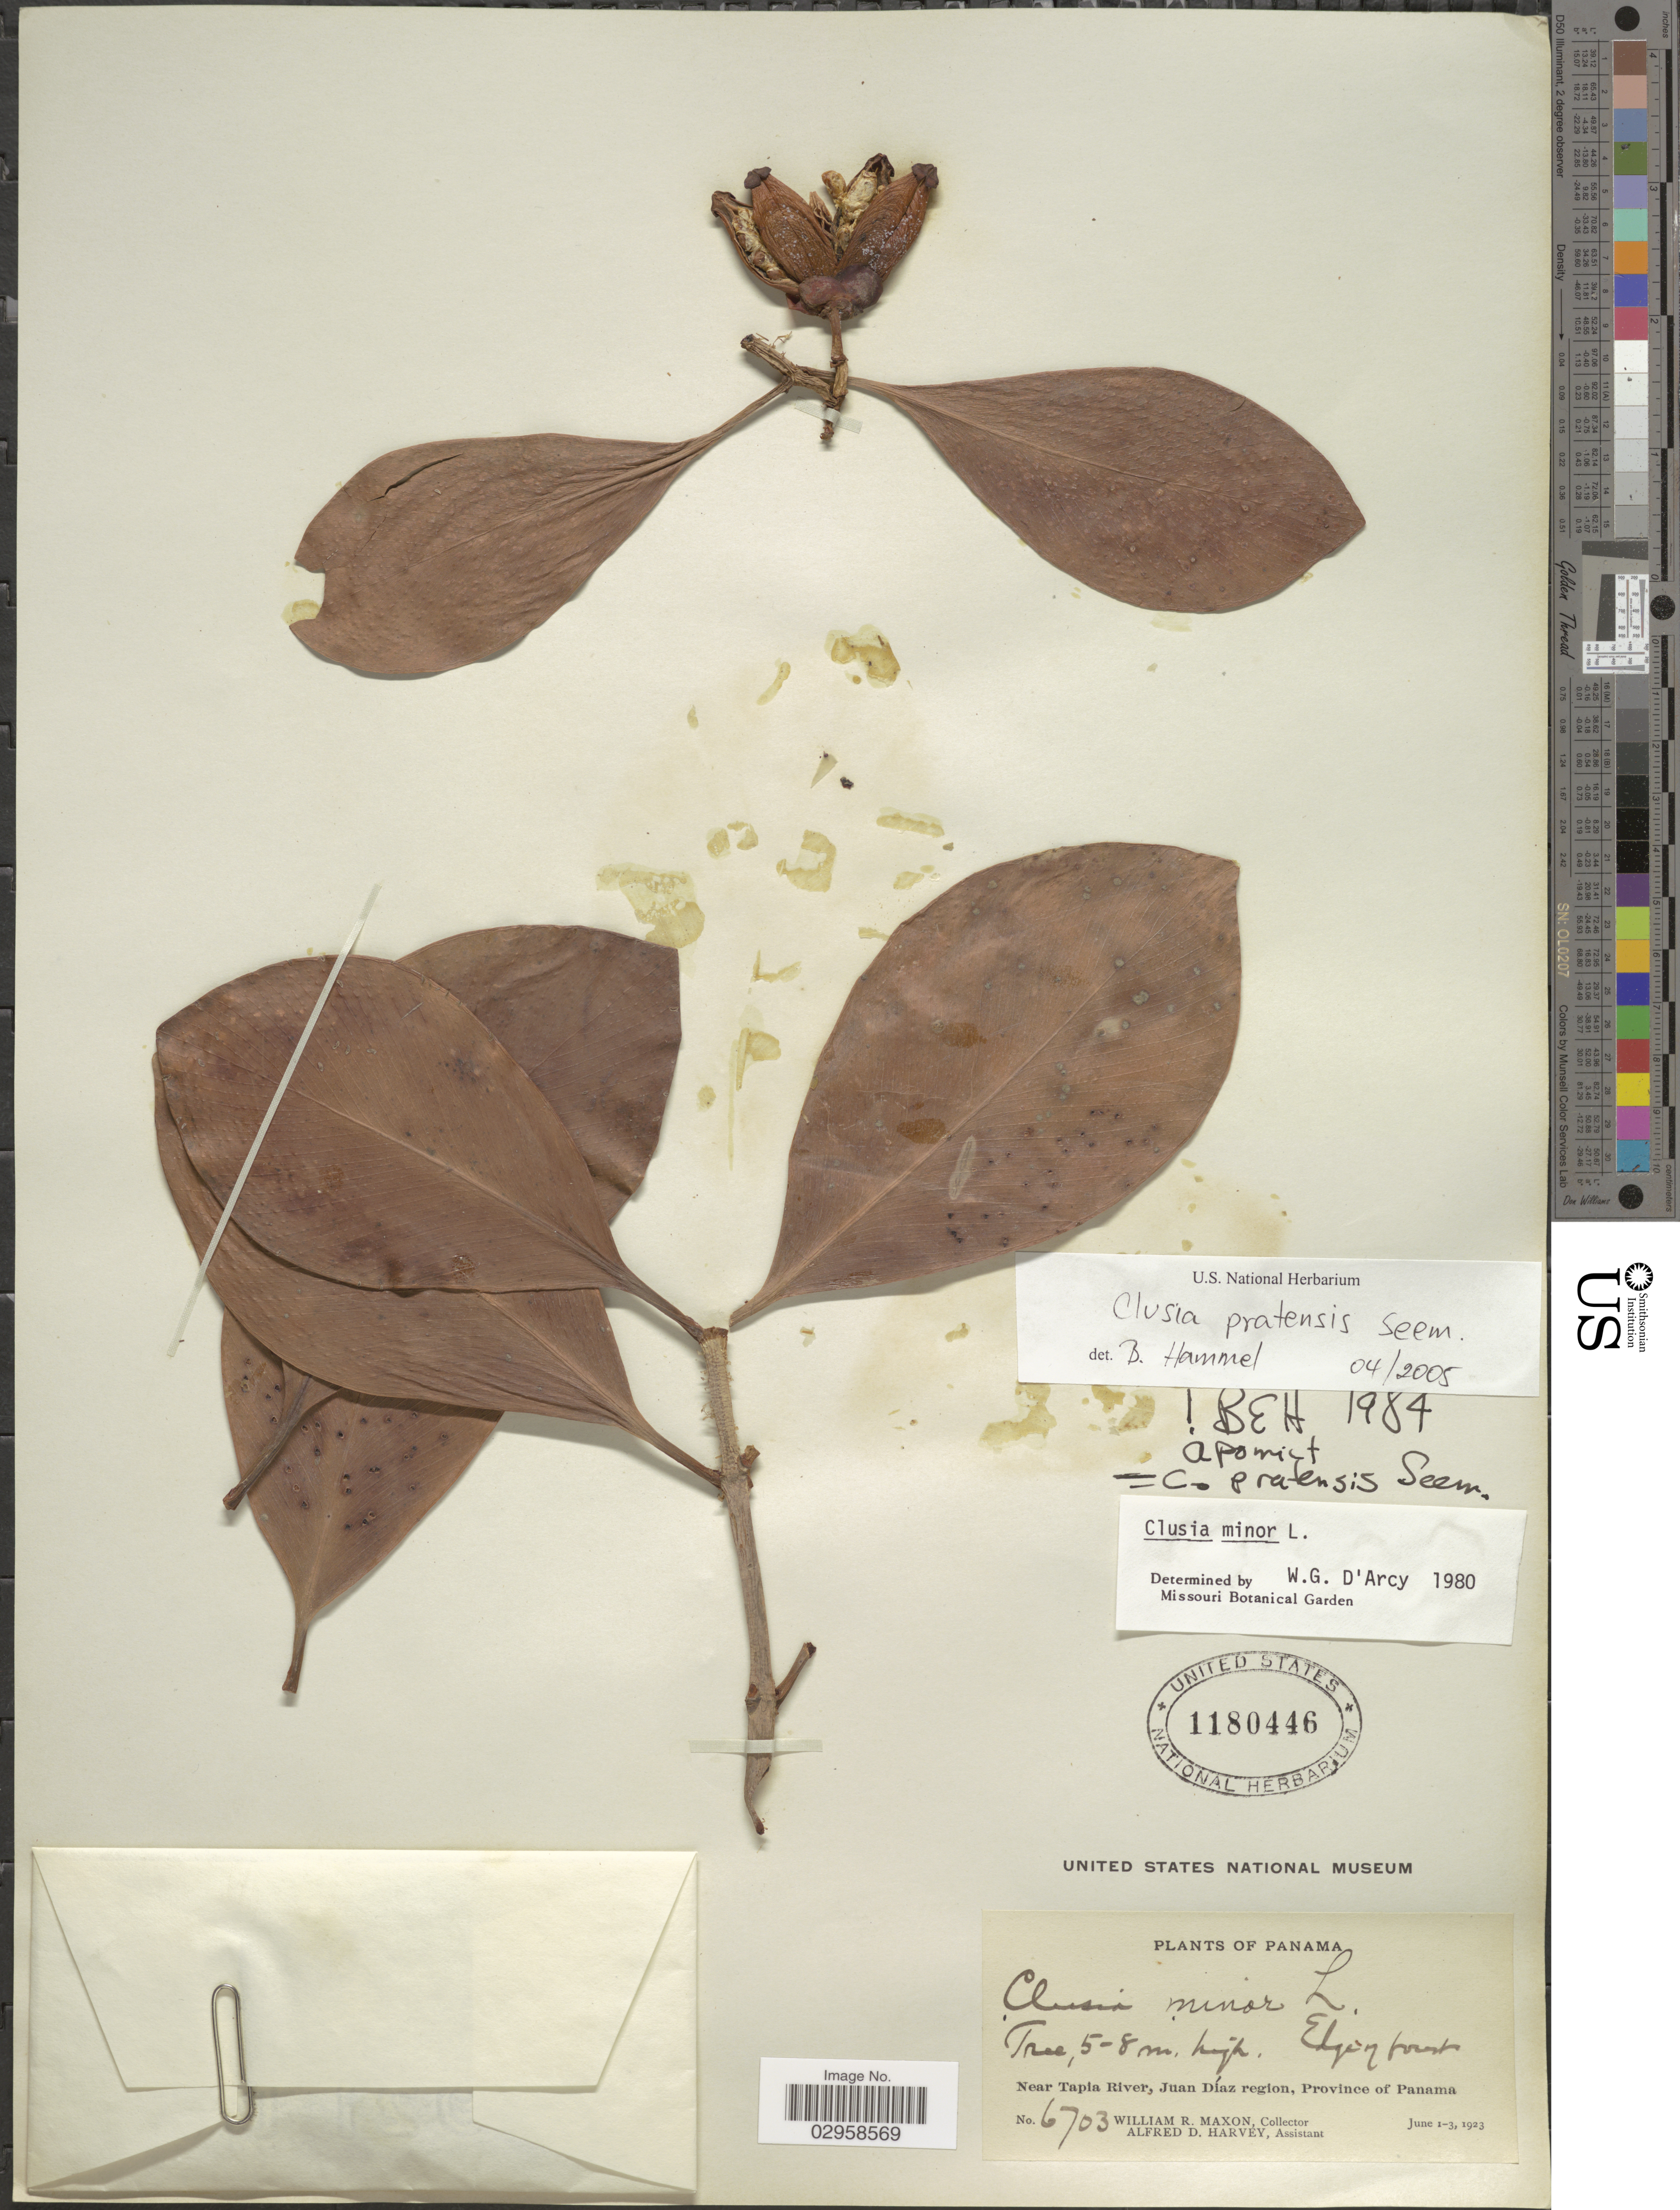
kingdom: Plantae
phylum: Tracheophyta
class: Magnoliopsida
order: Malpighiales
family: Clusiaceae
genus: Clusia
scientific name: Clusia pratensis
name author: Seem.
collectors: W. R. Maxon & A. D. Harvey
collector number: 6703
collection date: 1923-06-01/1923-06-03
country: Panama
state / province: Panamá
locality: Near Tapia River, Juan Díaz region.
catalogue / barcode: US 1180446